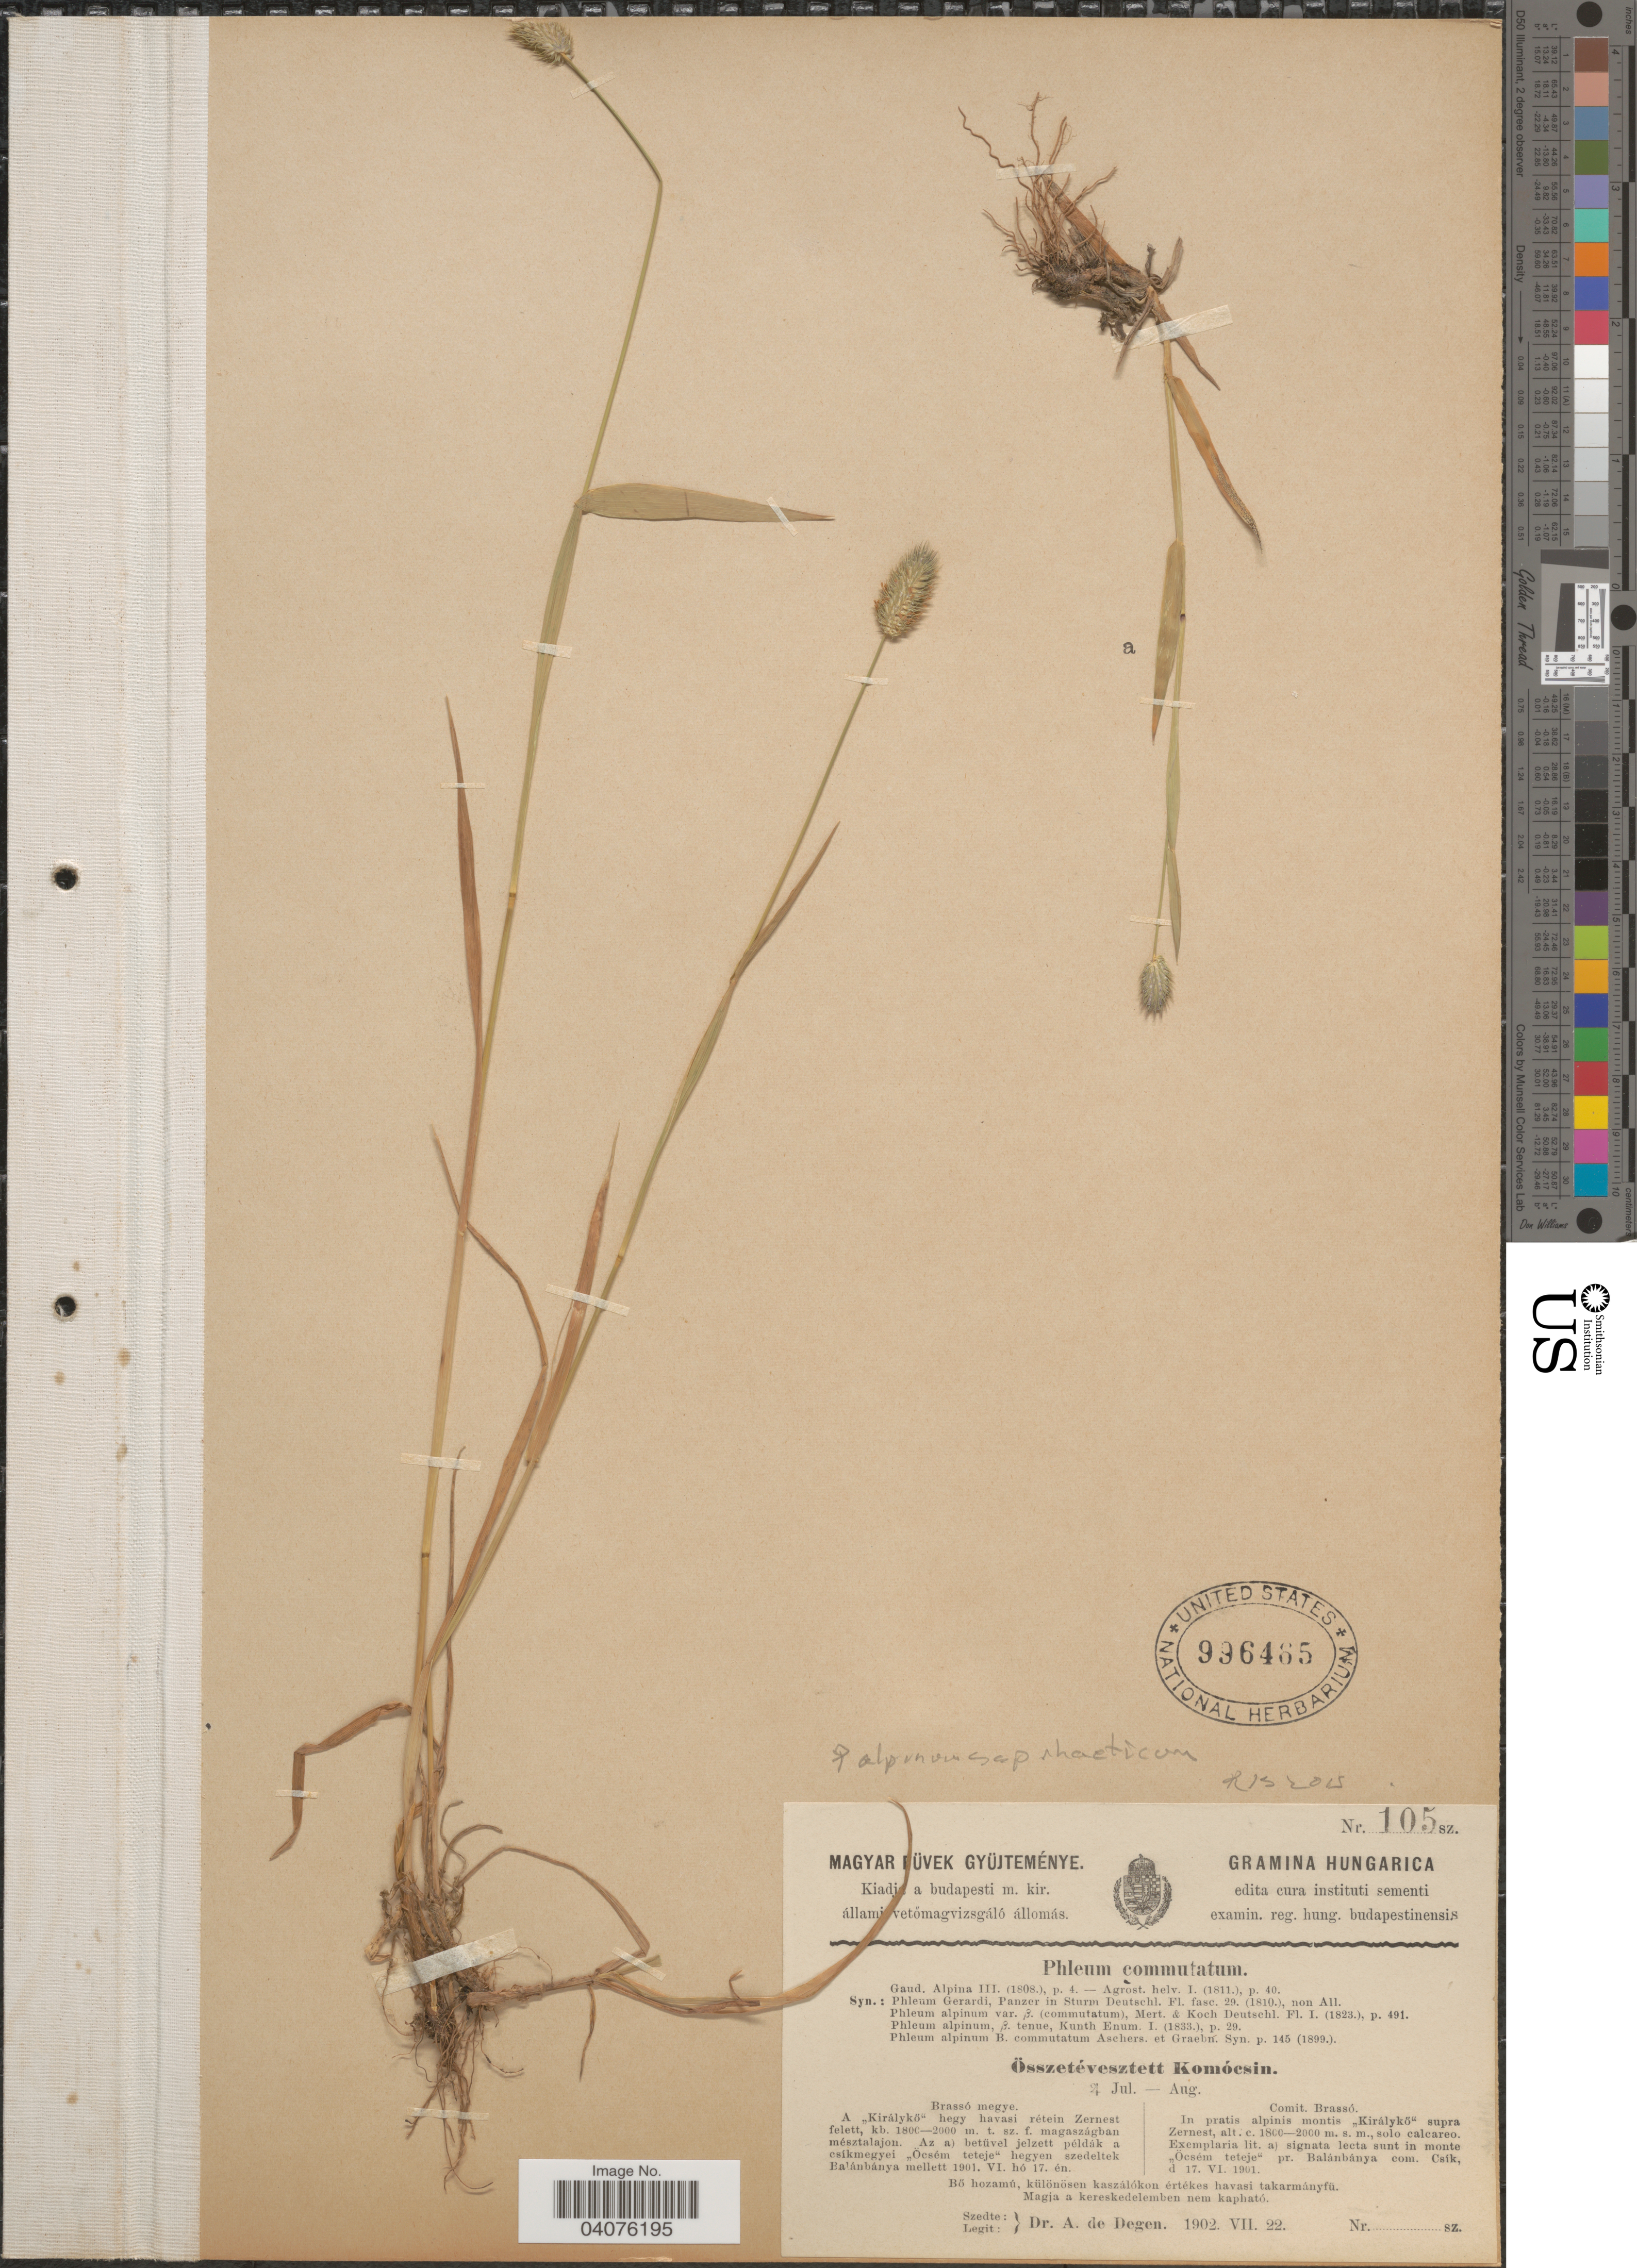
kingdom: Plantae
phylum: Tracheophyta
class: Liliopsida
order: Poales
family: Poaceae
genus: Phleum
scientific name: Phleum alpinum subsp. rhaeticum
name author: Humphries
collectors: A. Degen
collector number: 105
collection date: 1902-07-22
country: Hungary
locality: Comit. Brassó. In pratis alpinis montis "Királykö" supra Zernest, signata lecta sunt in monte "Öcsém teteje" pr. Balánbánya com. Csík.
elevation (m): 1800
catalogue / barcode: US 996485